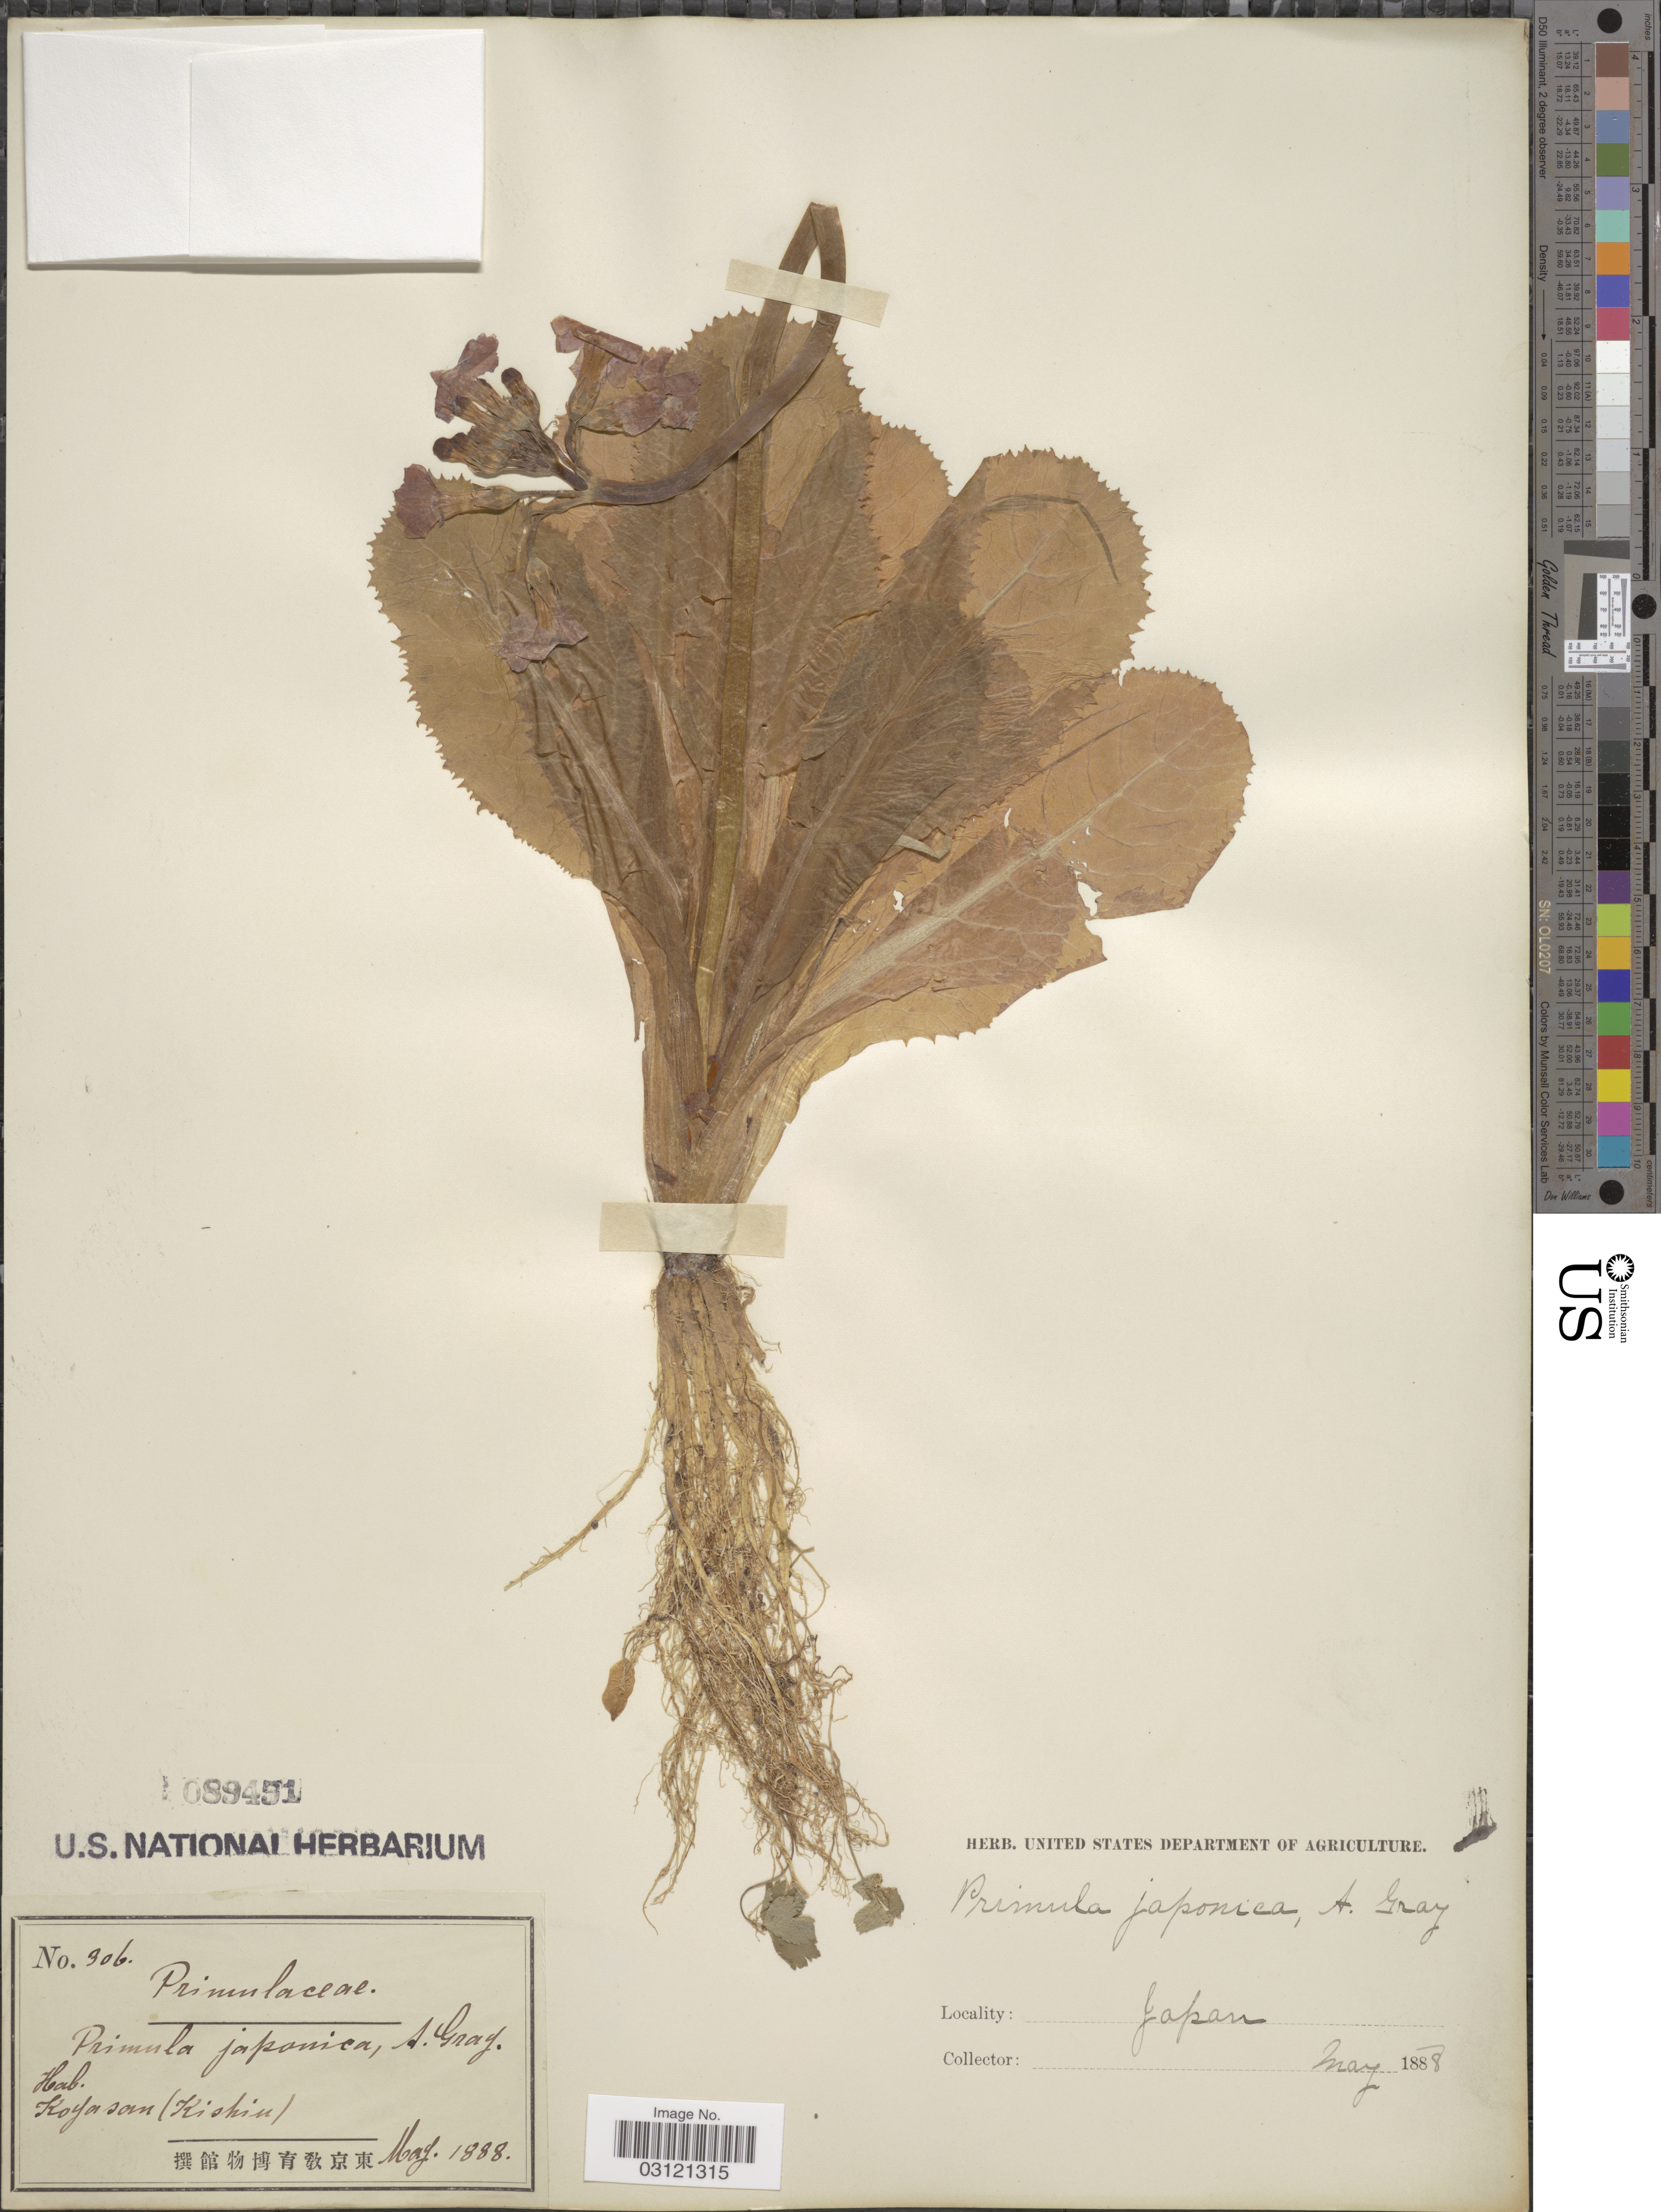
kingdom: Plantae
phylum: Tracheophyta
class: Magnoliopsida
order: Ericales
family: Primulaceae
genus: Primula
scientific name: Primula japonica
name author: A. Gray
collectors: United States Department of Agriculture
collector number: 306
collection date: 1888-05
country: Japan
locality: Koyasan (Kishin).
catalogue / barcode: US 89451